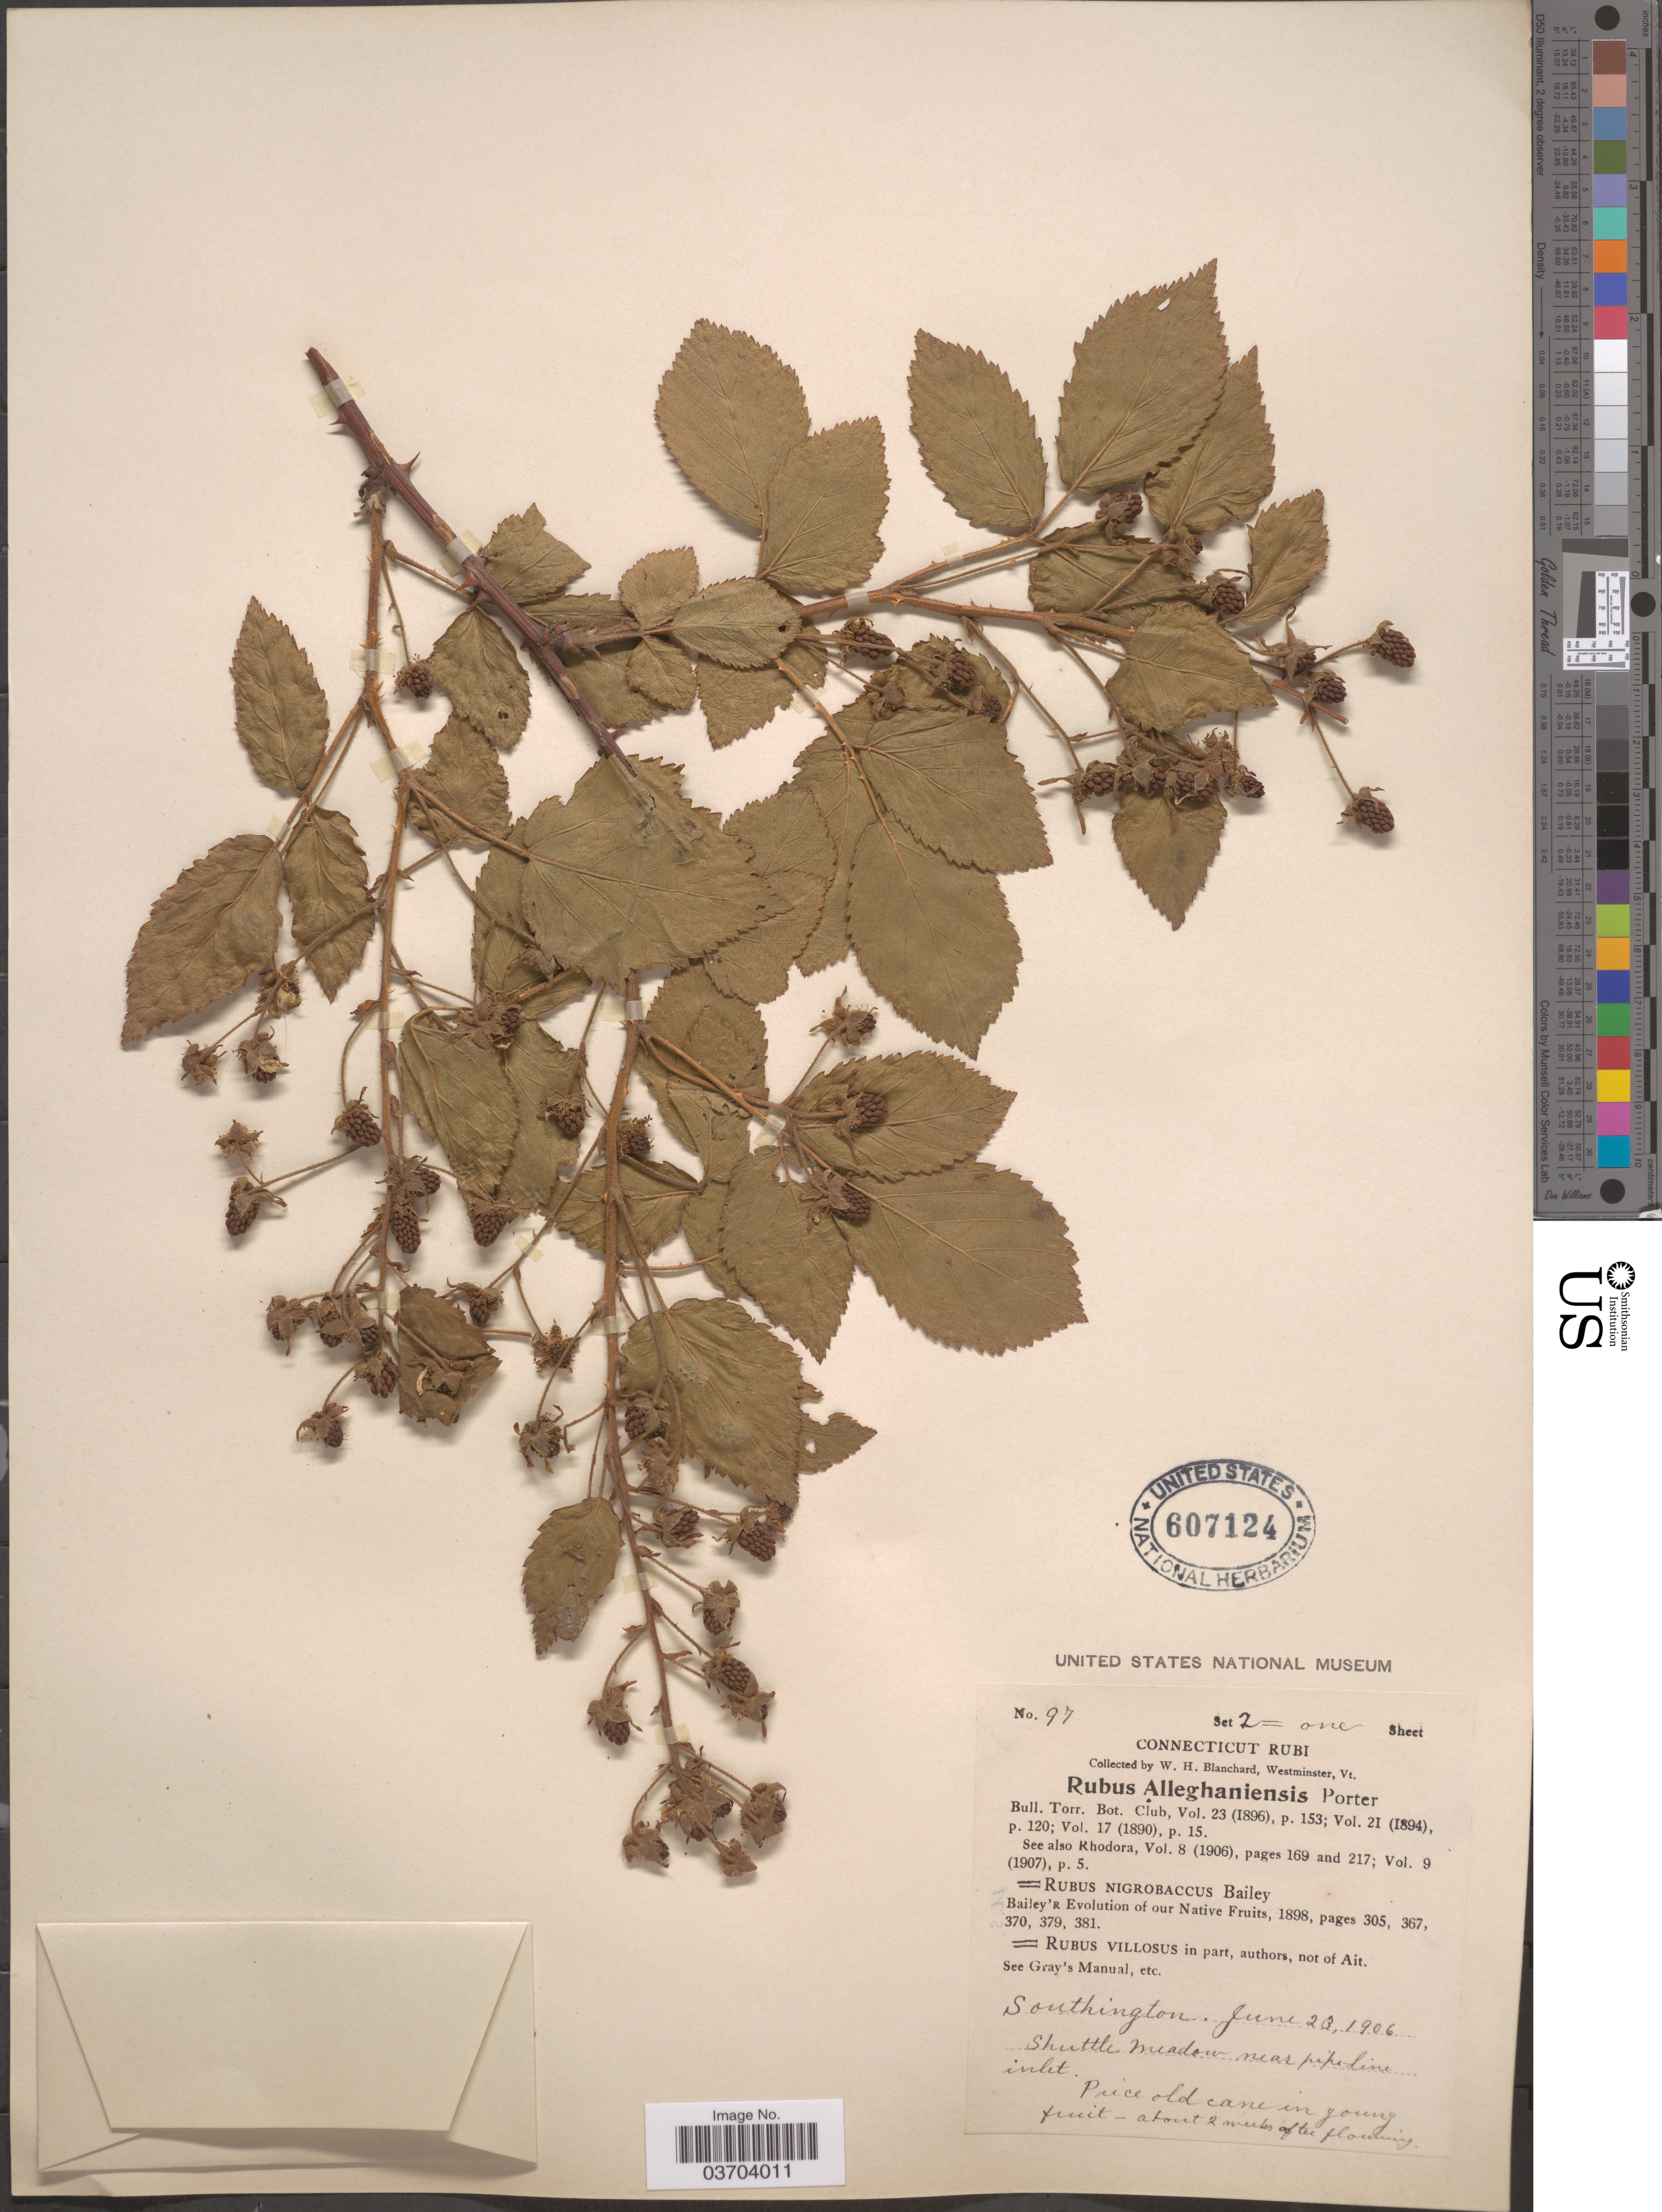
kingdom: Plantae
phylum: Tracheophyta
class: Magnoliopsida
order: Rosales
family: Rosaceae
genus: Rubus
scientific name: Rubus allegheniensis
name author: Porter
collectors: W. H. Blanchard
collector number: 97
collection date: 1906-06-23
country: United States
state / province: Connecticut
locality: Southington. Shuttle meadow near pipeline inlet.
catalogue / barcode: US 607124